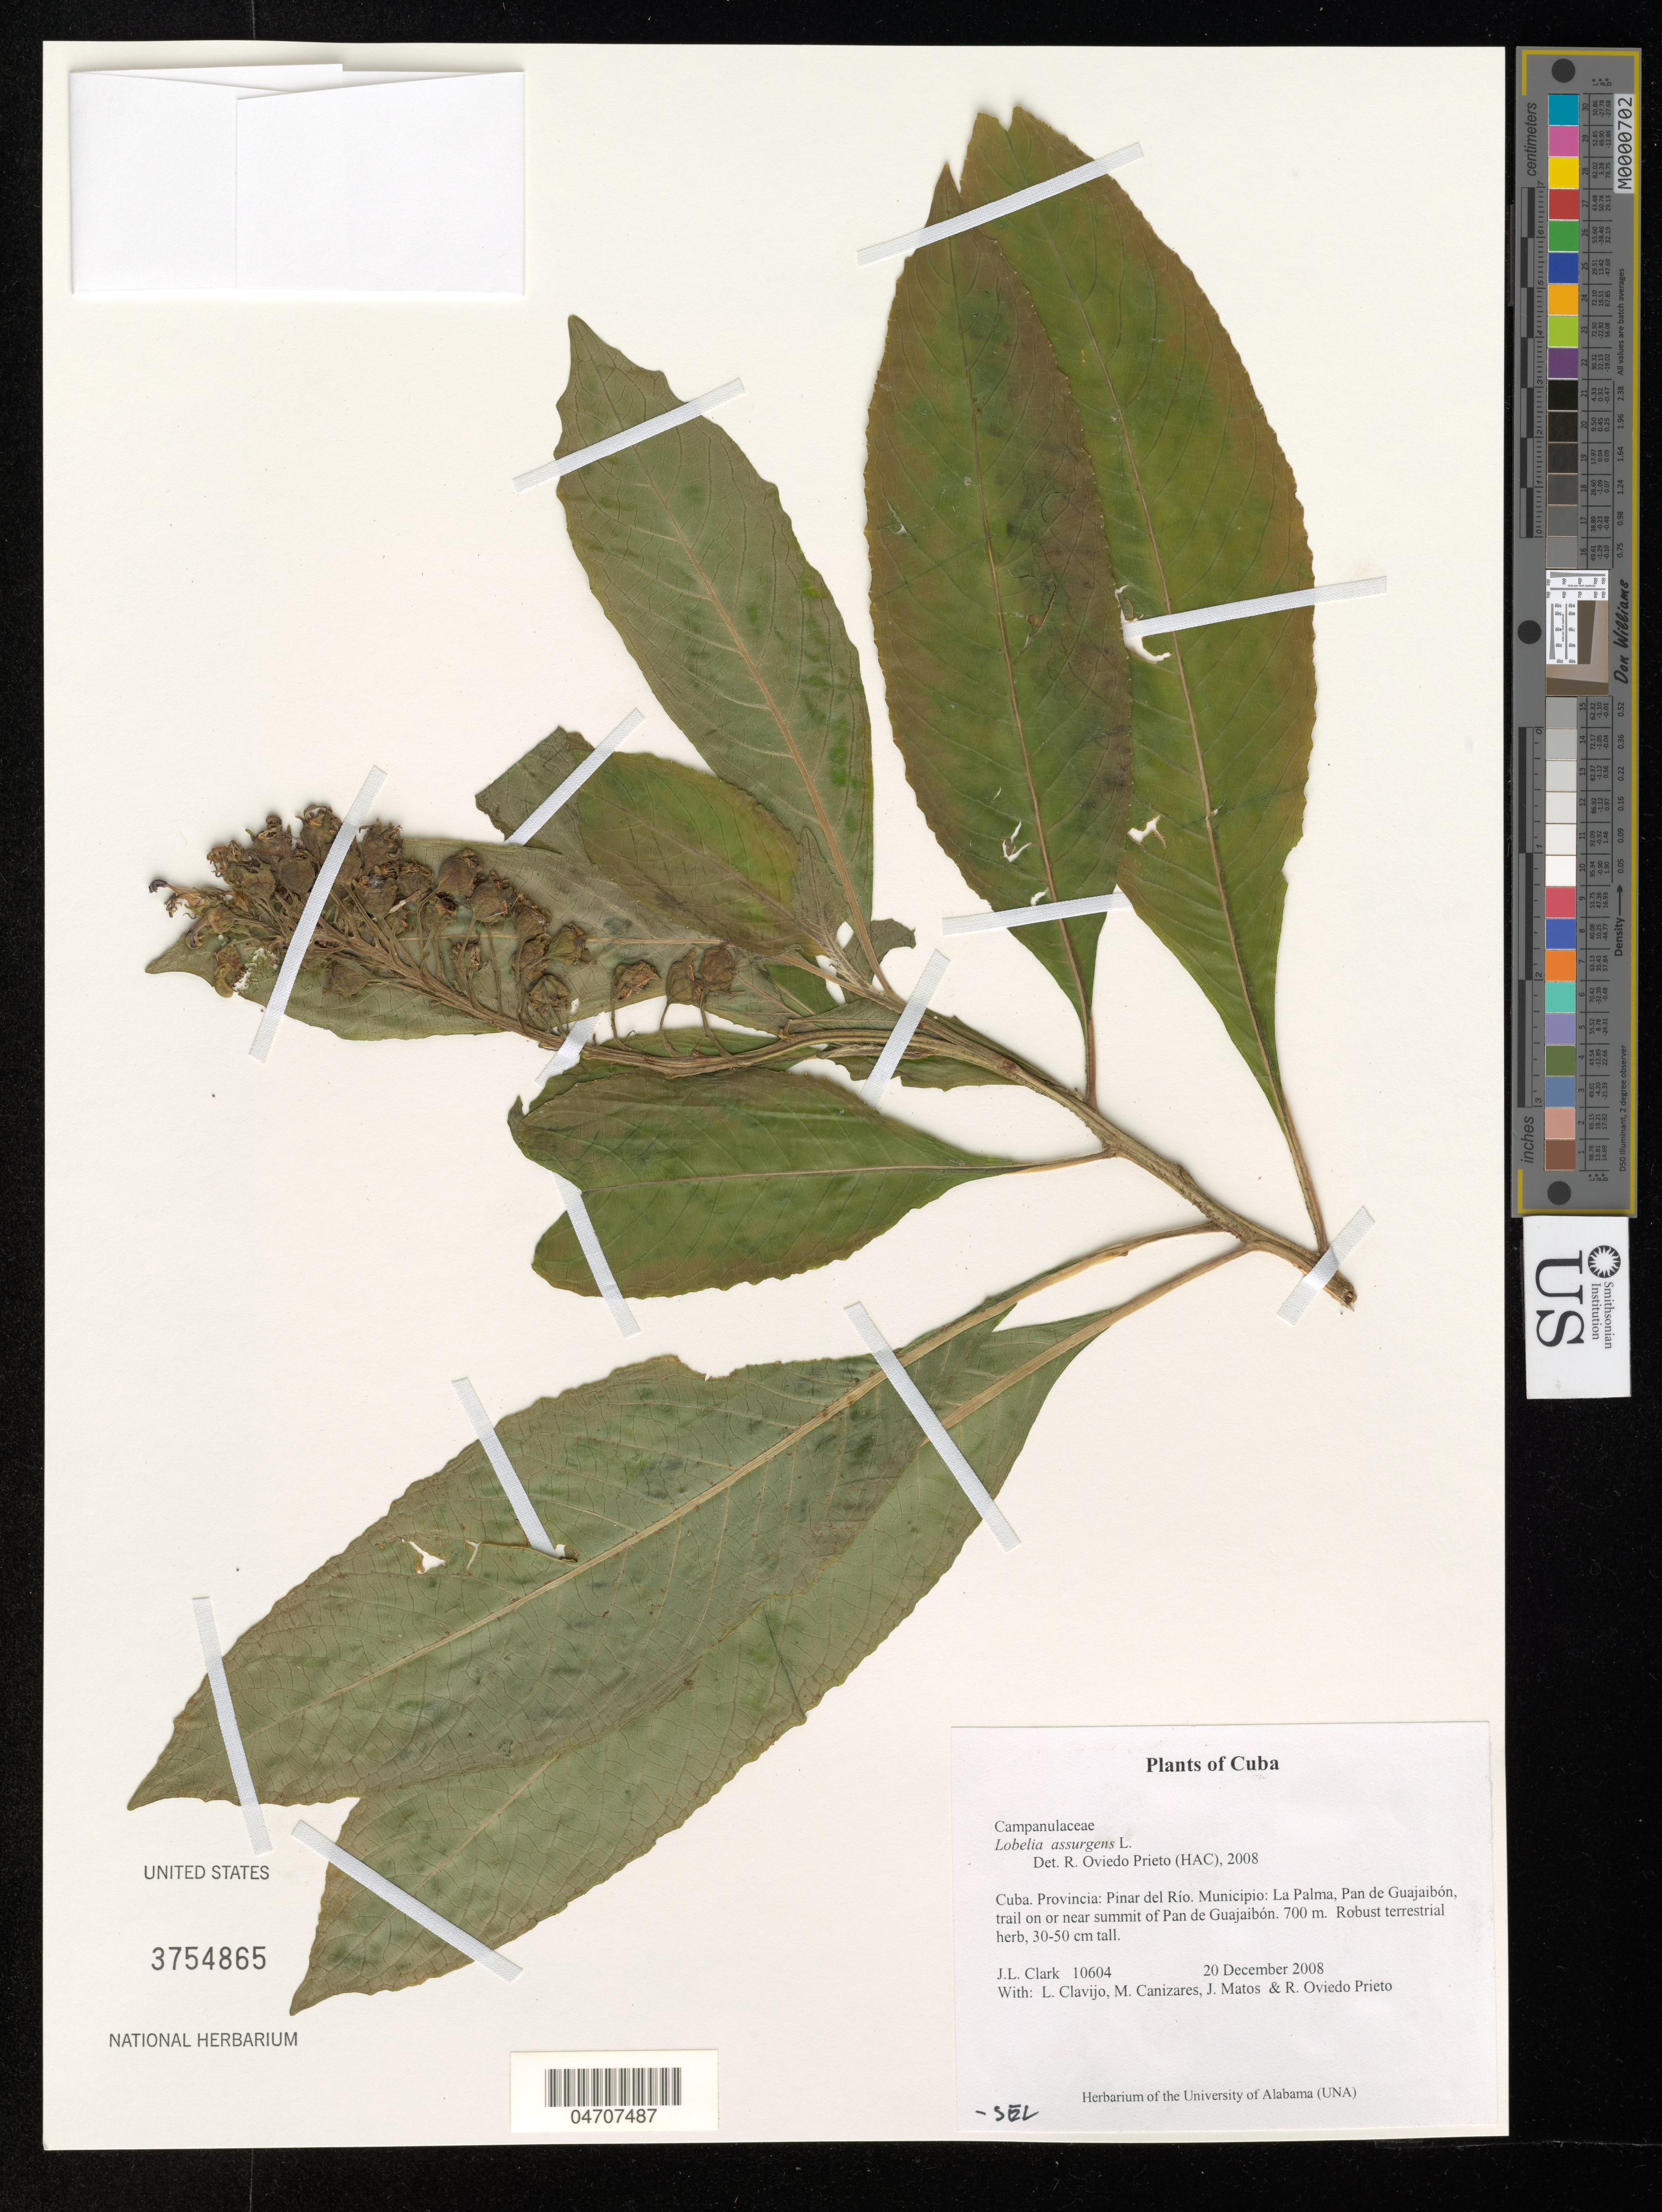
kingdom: Plantae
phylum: Tracheophyta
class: Magnoliopsida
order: Asterales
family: Campanulaceae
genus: Lobelia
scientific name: Lobelia assurgens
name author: L.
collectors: J. L. Clark, L. Clavijo, M. Canizares & J. Matos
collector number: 10604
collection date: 2008-12-20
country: Cuba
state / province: Pinar del Río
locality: Municipio: La Palma, Pan de Guajaibón, trail on or near summit of Pan de Guajaibón.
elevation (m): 700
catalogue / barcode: US 3754865